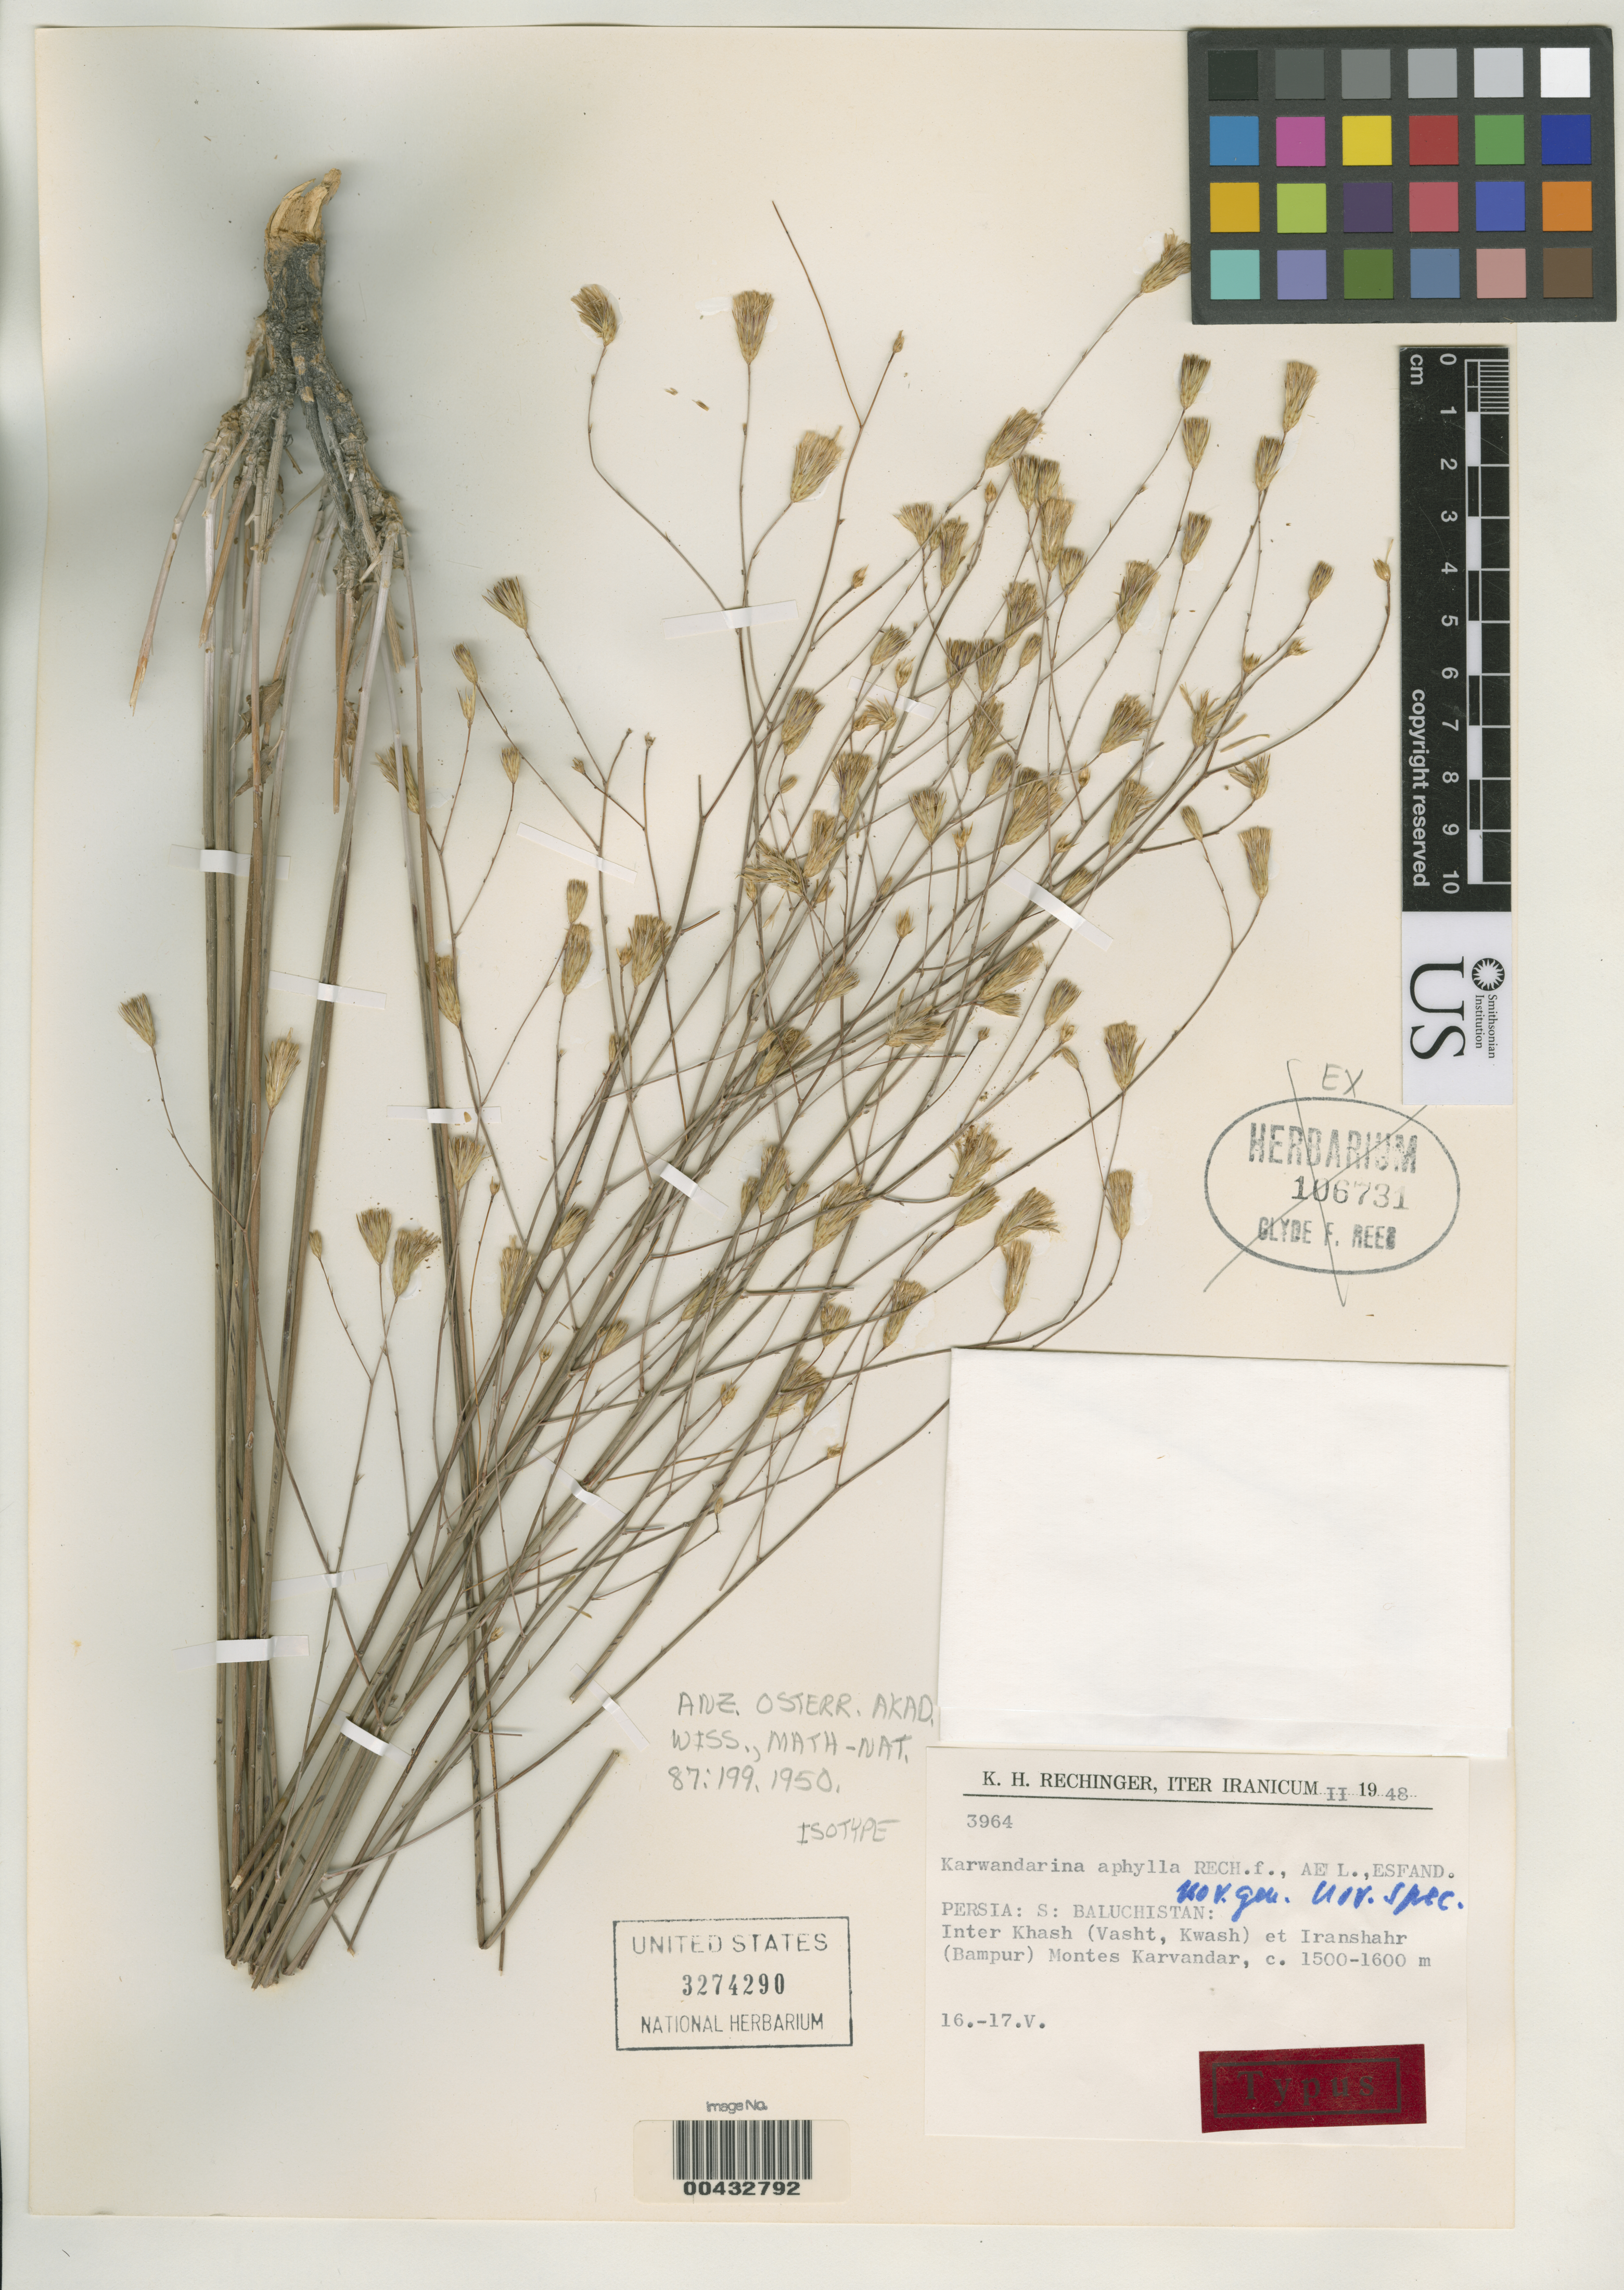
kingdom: Plantae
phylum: Tracheophyta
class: Magnoliopsida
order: Asterales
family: Asteraceae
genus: Karvandarina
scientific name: Karvandarina aphylla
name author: Rech. f. et al.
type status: Isotype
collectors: K. H. Rechinger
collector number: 3964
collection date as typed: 16 May 1948 to 17 May 1948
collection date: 1948-05-16/1948-05-17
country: Iran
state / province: Sistan and Baluchistan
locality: Inter Khash (Vaskt, Kwash) et Iranshahr (Bampur) Montes Karvanda. [Between Khash (Vaskt, Kwash) and Iranshahr (Bampur) Karvanda Mountains.]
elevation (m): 1500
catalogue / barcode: US 3274290